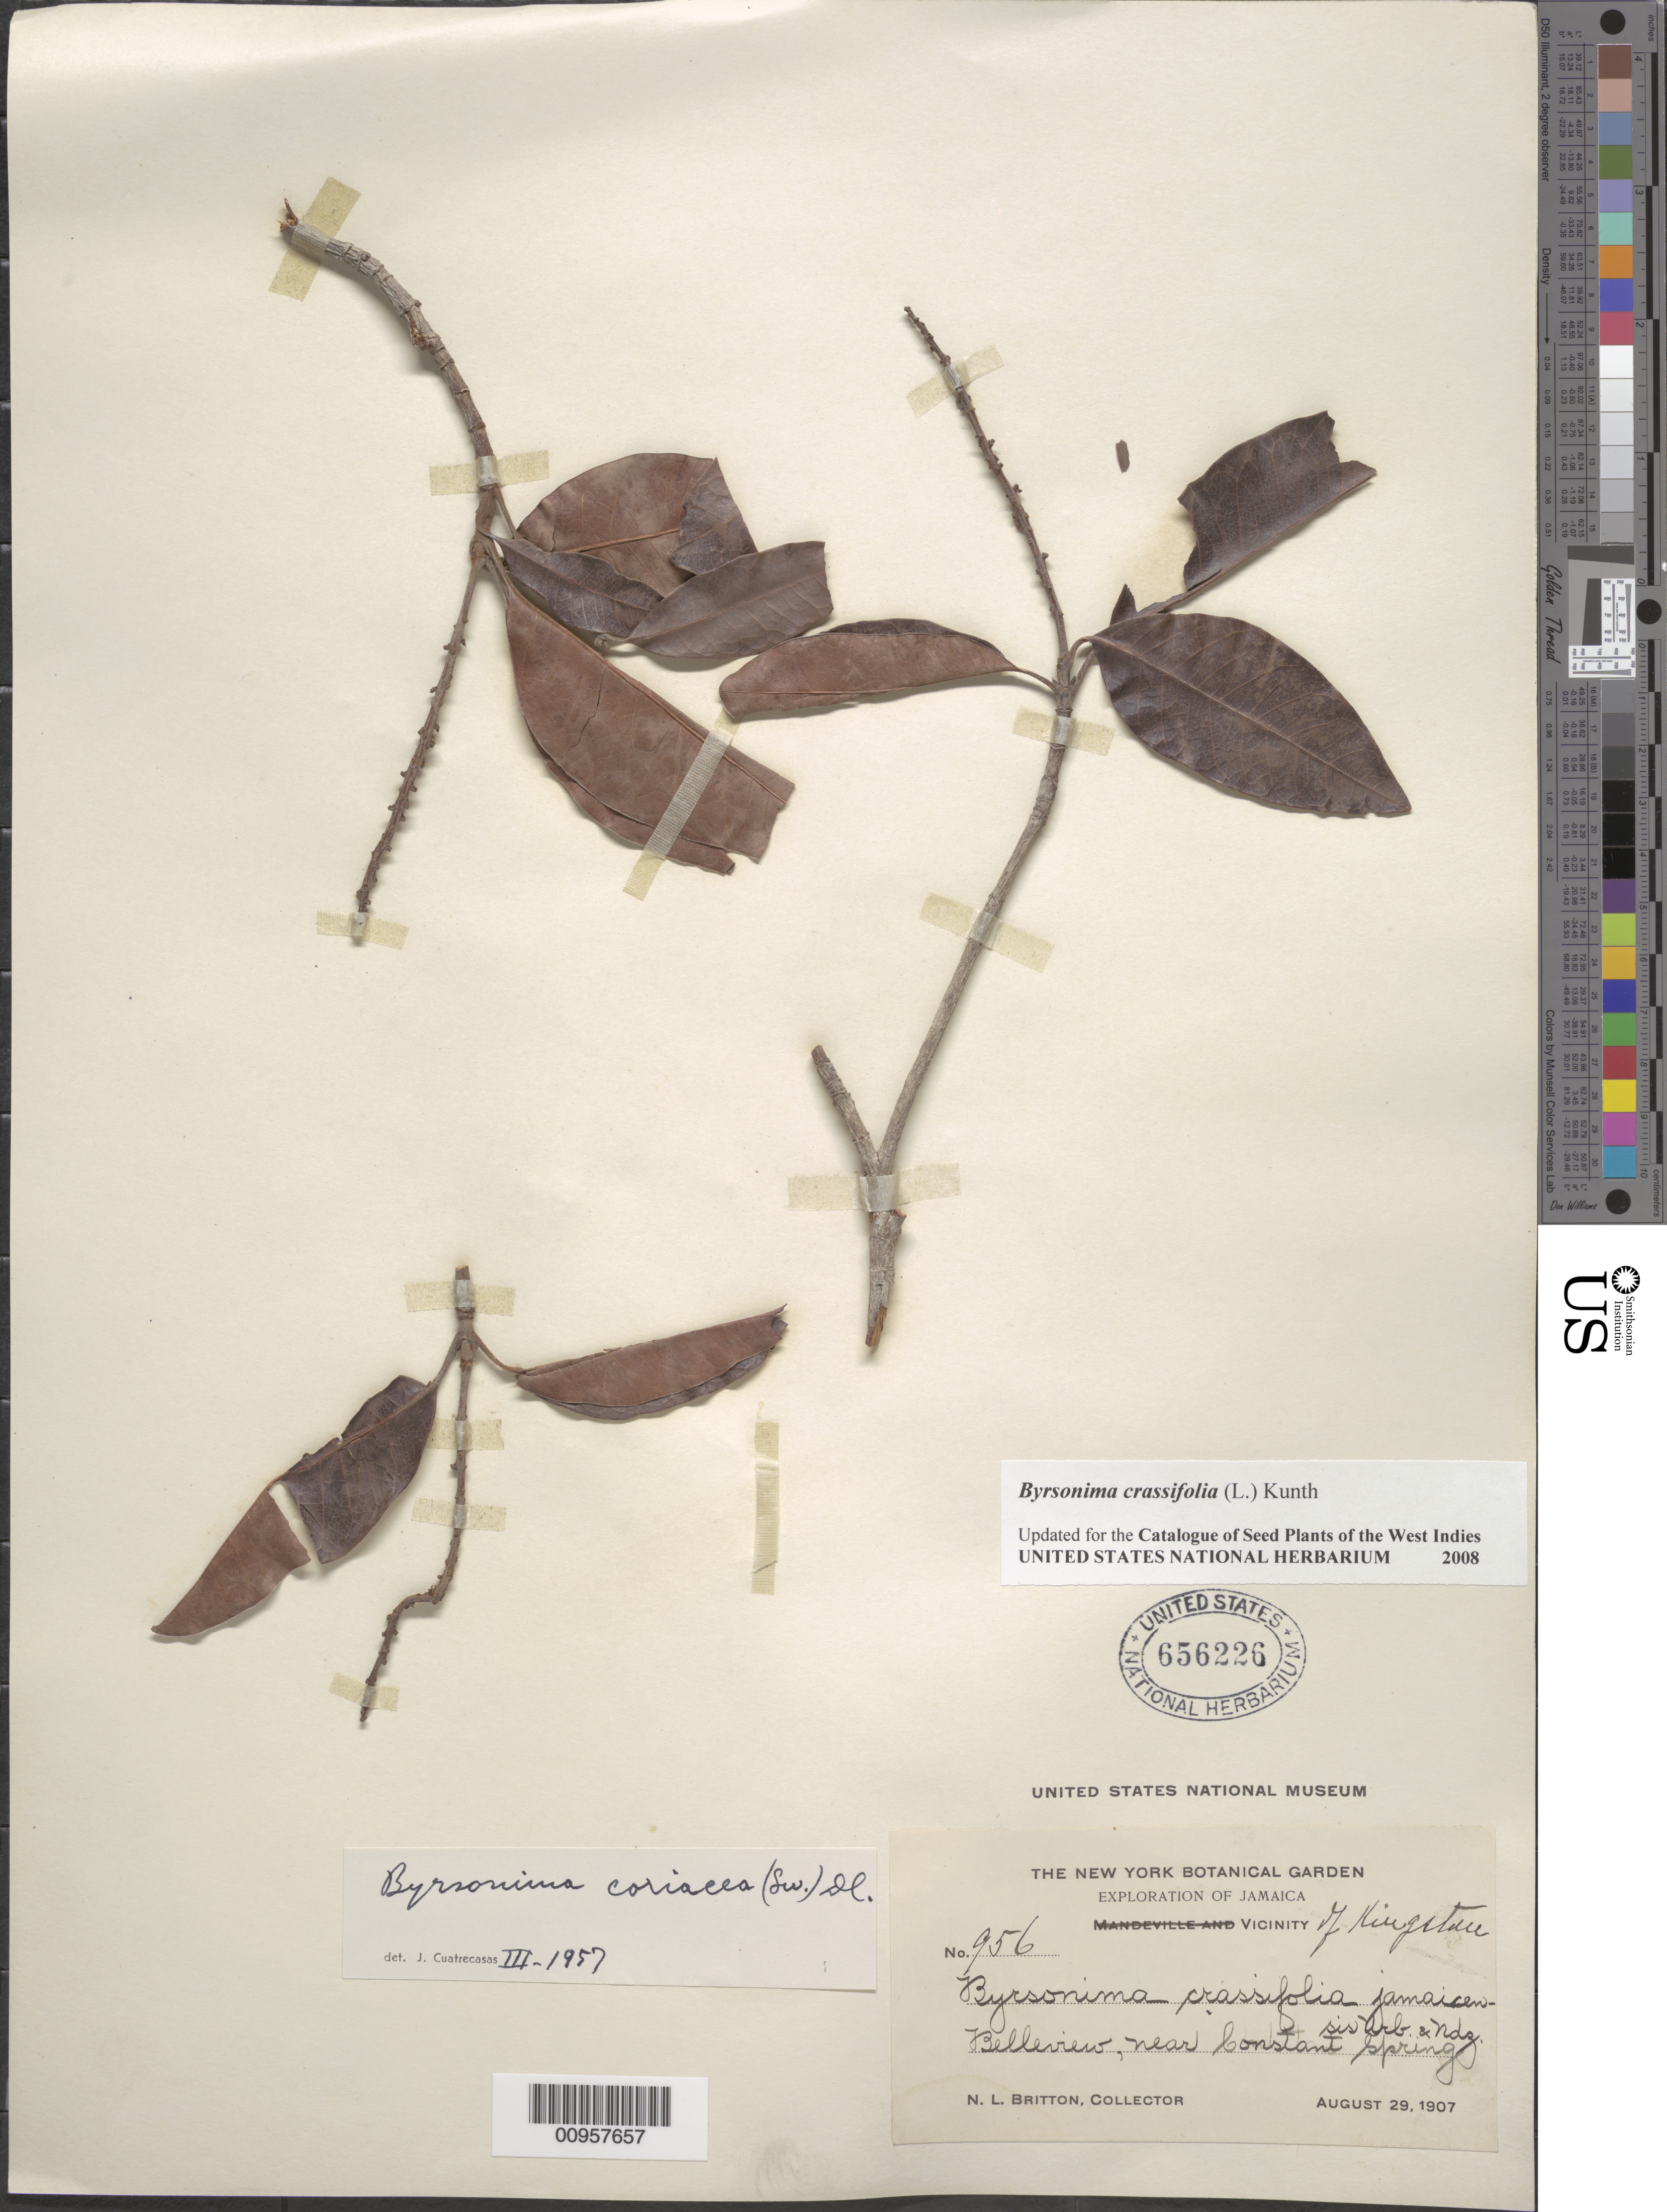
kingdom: Plantae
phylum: Tracheophyta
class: Magnoliopsida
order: Malpighiales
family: Malpighiaceae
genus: Byrsonima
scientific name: Byrsonima crassifolia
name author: (L.) Kunth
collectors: N. Britton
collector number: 956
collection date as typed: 29 Aug 1907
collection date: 1907-08-29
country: Jamaica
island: Jamaica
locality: Vicinity of Kingston, Belleview, near Constant Spring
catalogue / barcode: US 656226